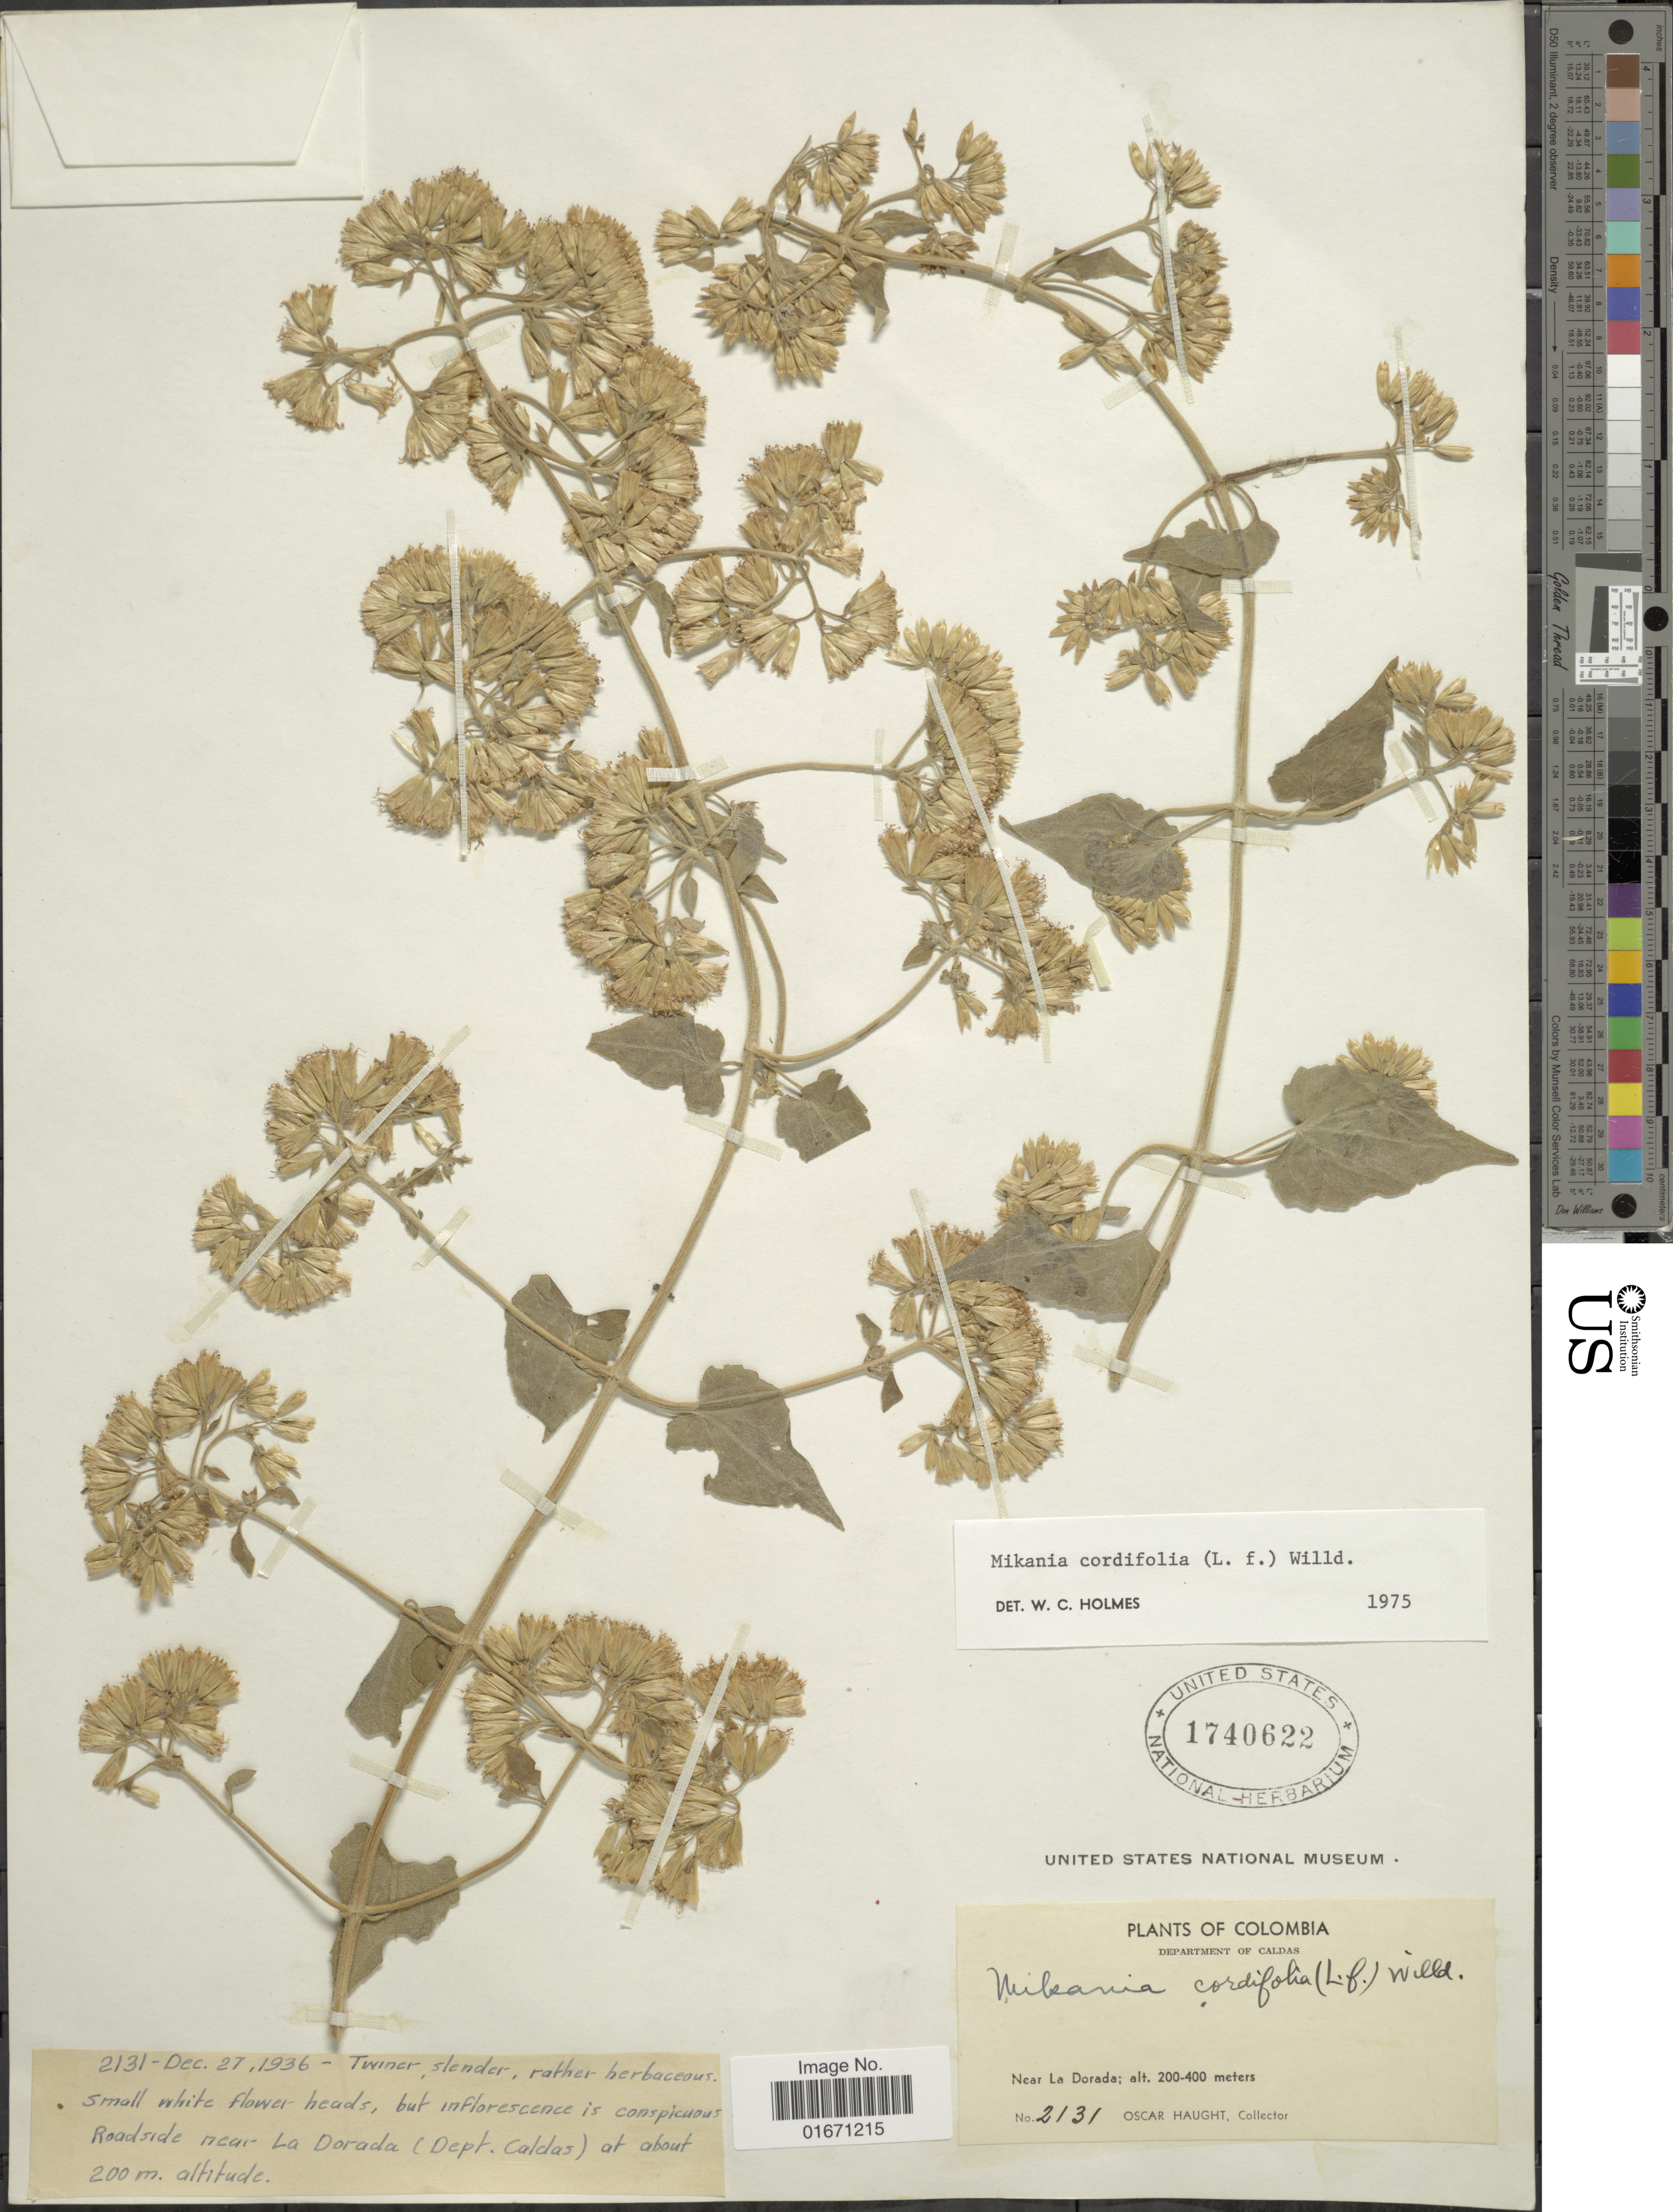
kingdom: Plantae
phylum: Tracheophyta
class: Magnoliopsida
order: Asterales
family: Asteraceae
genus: Mikania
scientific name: Mikania cordifolia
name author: Kunth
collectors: O. Haught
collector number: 2131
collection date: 1936-12-27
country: Colombia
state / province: Caldas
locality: Roadside near La Dorada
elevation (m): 200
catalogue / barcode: US 1740622